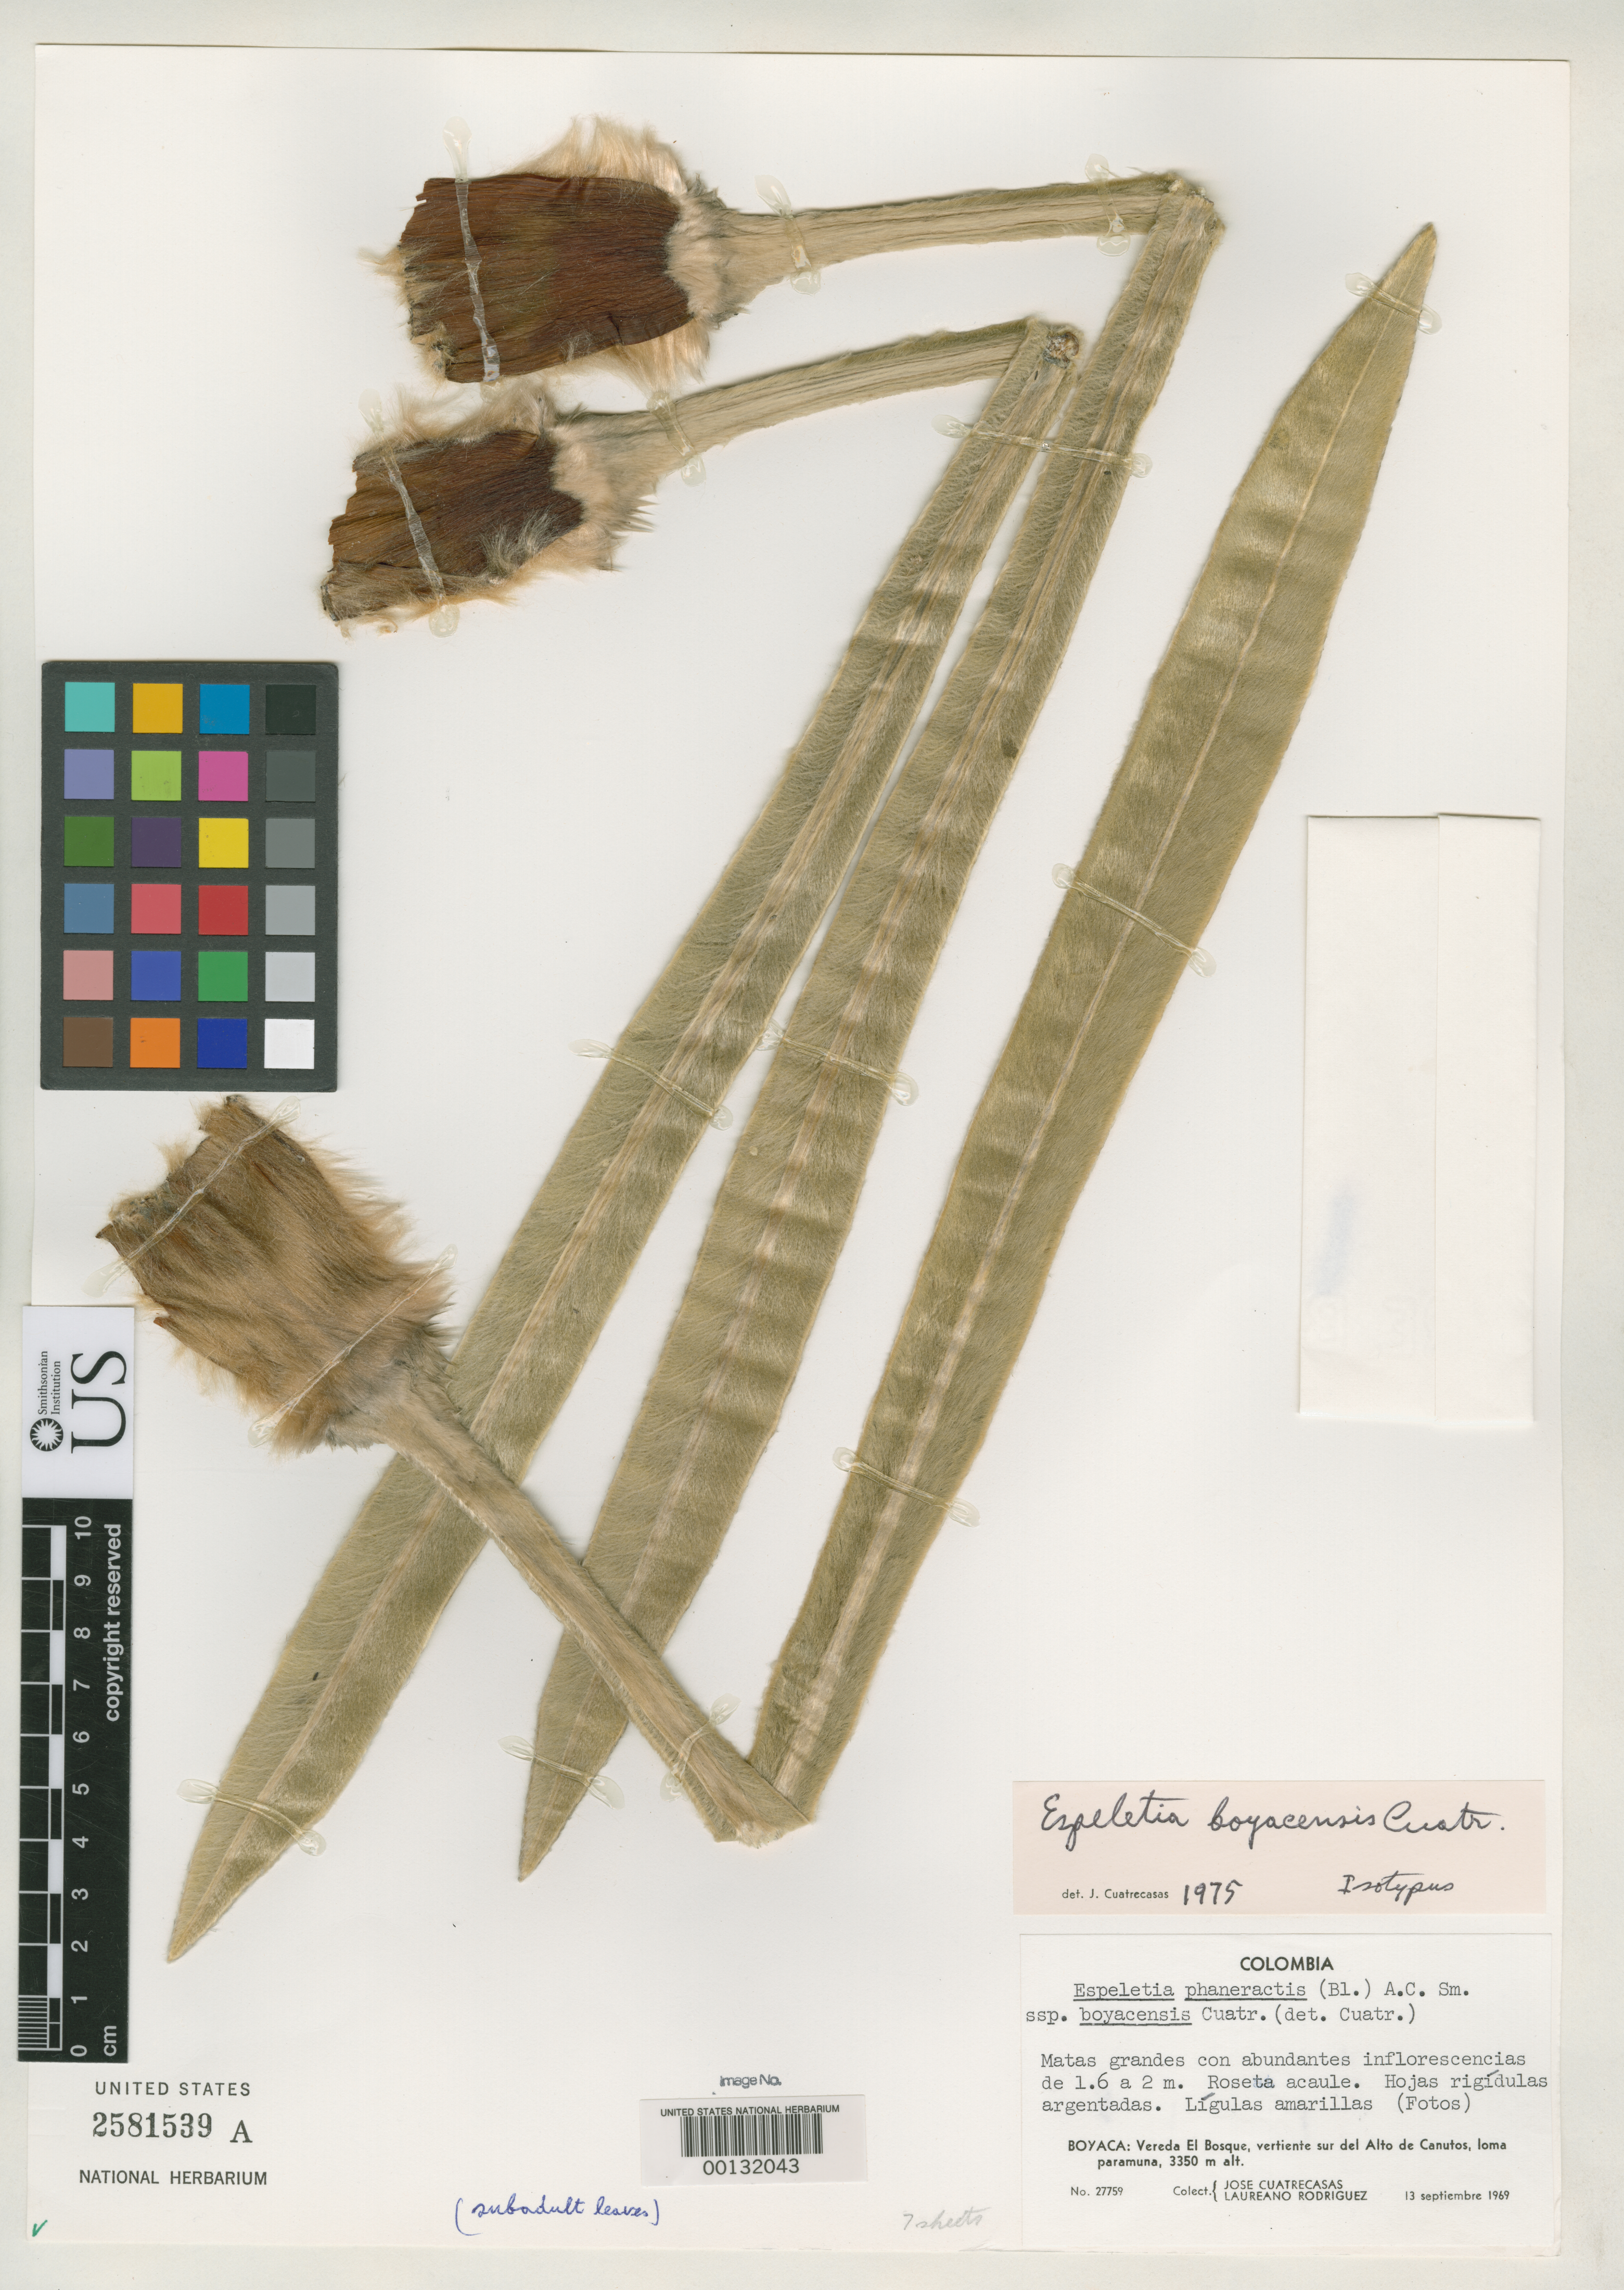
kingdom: Plantae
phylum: Tracheophyta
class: Magnoliopsida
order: Asterales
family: Asteraceae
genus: Espeletia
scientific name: Espeletia boyacensis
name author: Cuatrec.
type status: Isotype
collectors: J. Cuatrecasas & L. Rodriguez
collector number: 27759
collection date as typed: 13 Sep 1969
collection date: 1969-09-13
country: Colombia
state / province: Boyacá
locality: Vereda El Bosque, Vertiente S del Alto de Canutos. [Vereda El Bosque, S slope of Alto de Canutos.]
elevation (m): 3350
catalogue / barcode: US 2581539A